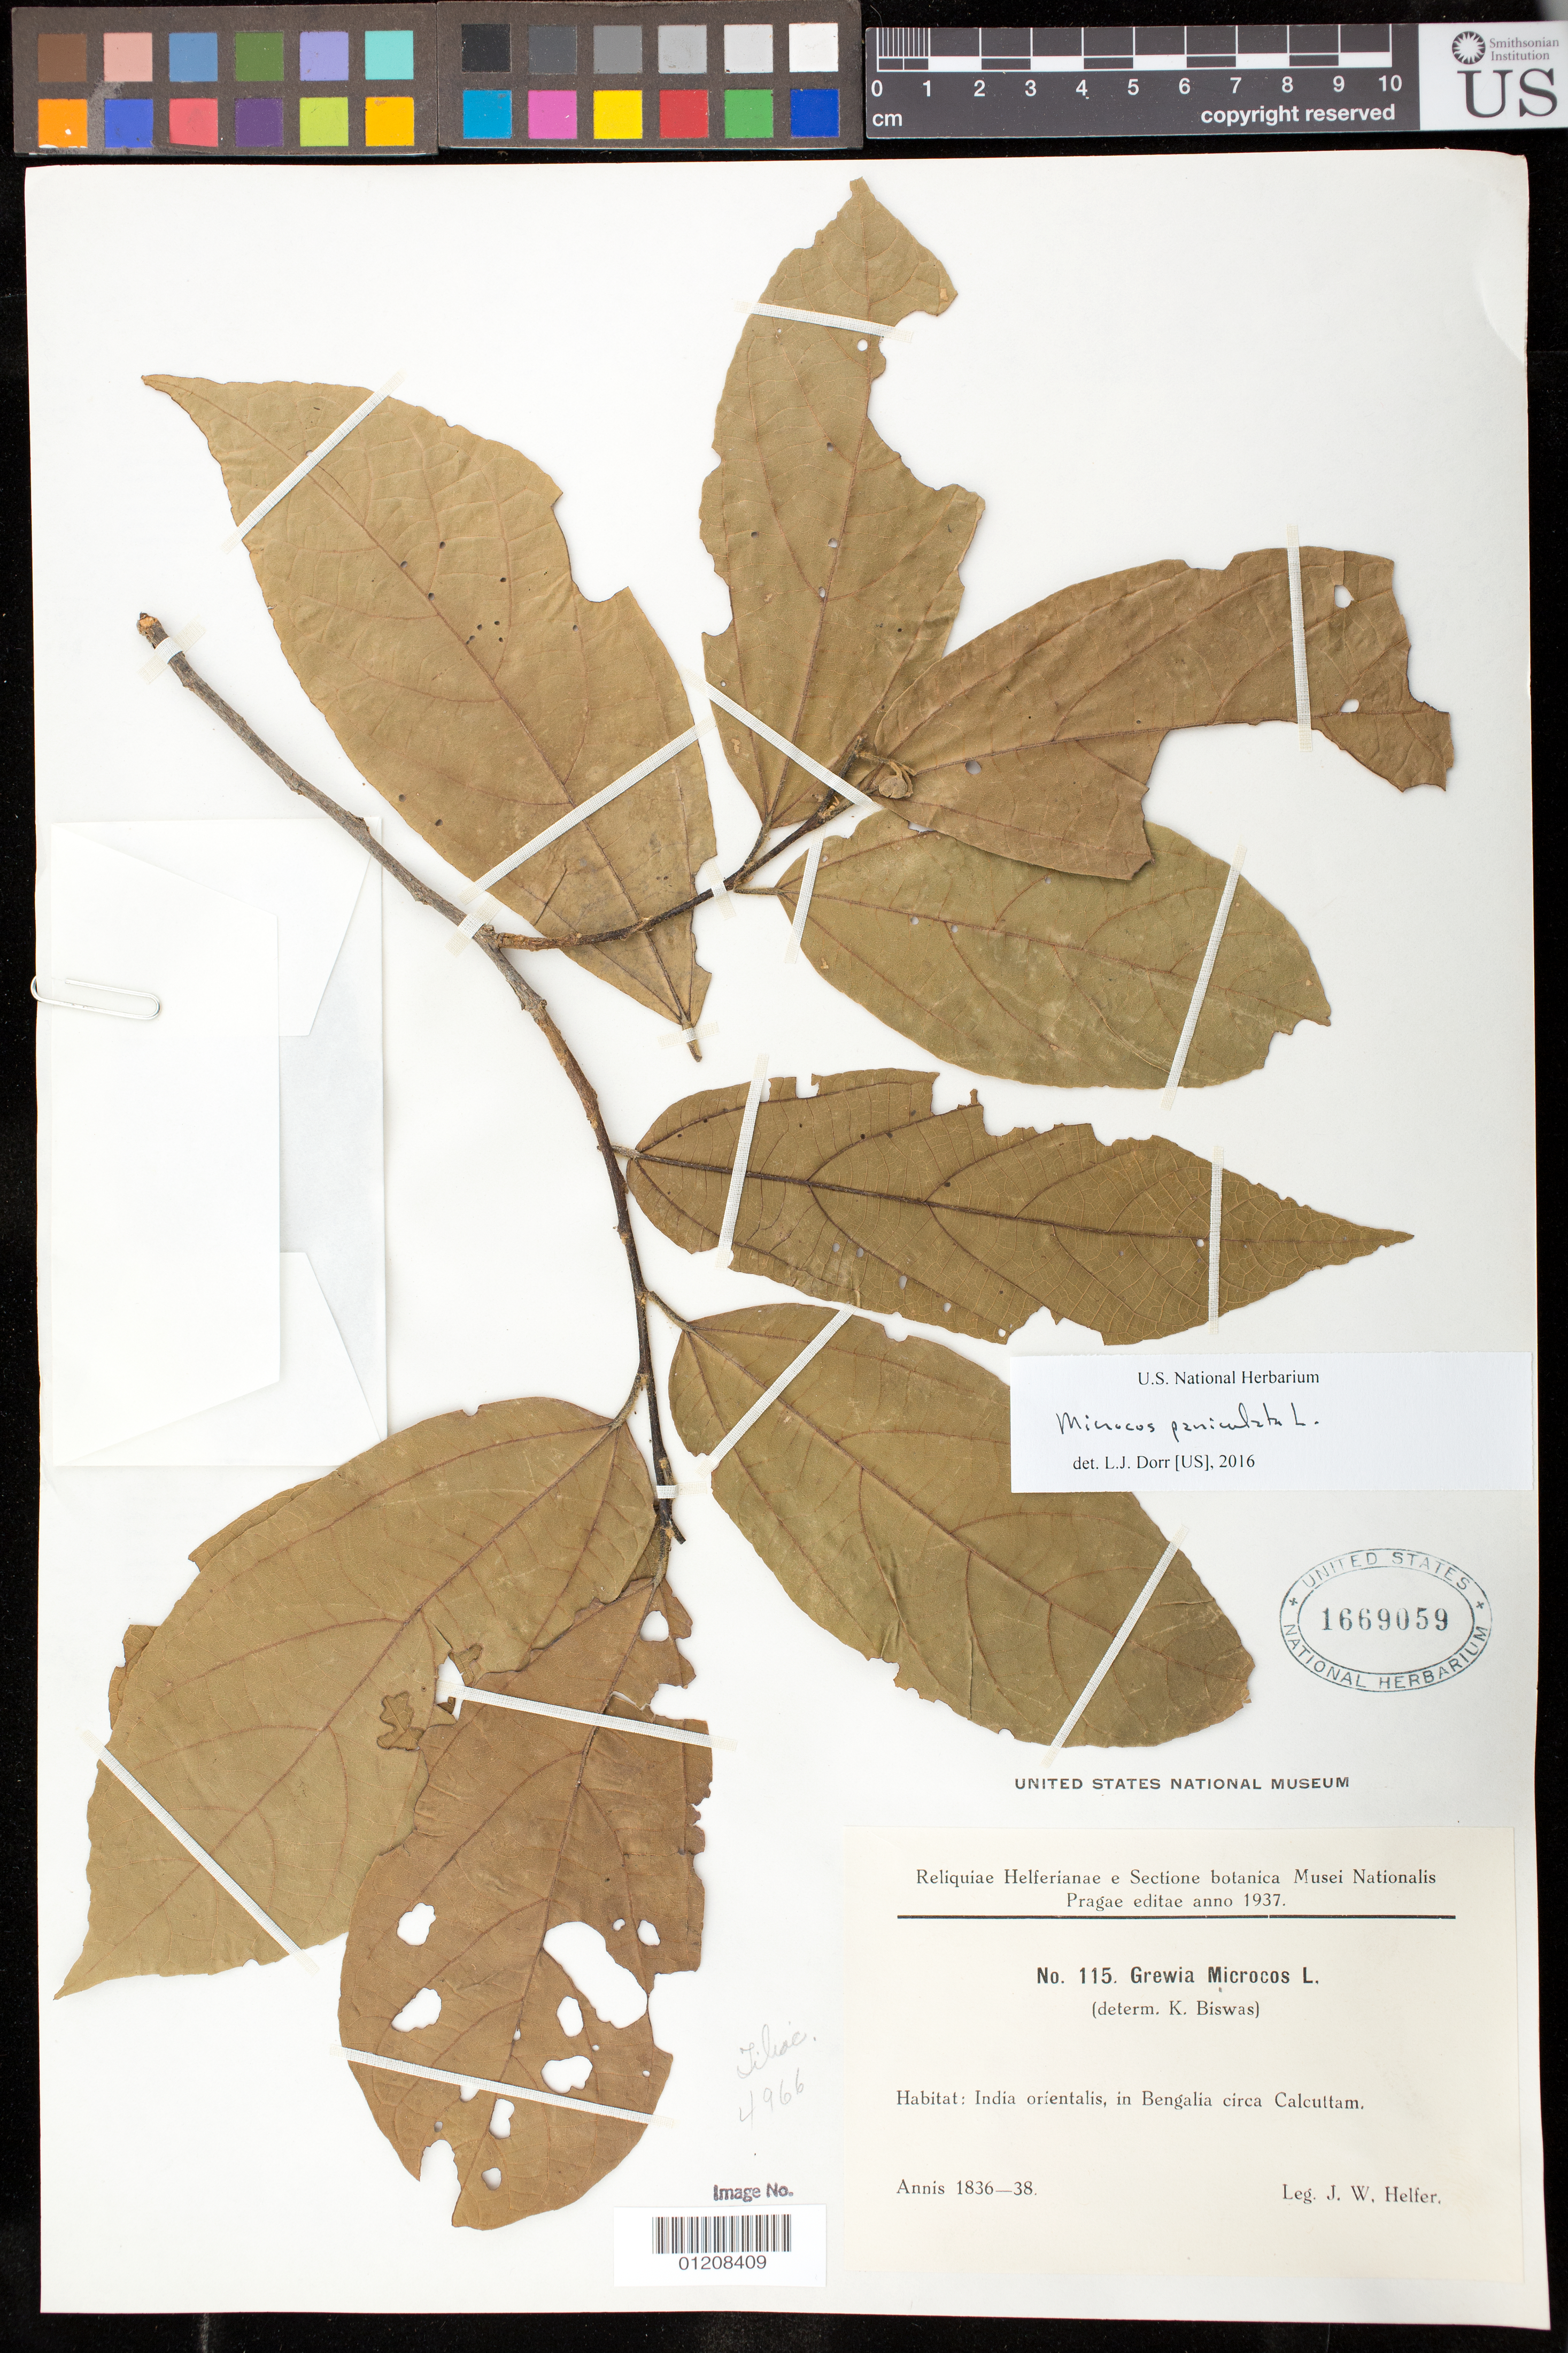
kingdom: Plantae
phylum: Tracheophyta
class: Magnoliopsida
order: Malvales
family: Malvaceae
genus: Microcos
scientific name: Microcos paniculata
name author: L.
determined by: Dorr, L. J., (BOT), Smithsonian Institution - National Museum of Natural History (UNITED STATES)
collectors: J. W. Helfer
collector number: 115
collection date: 1836/1838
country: India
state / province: West Bengal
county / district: Kolkata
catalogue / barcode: US 1669059